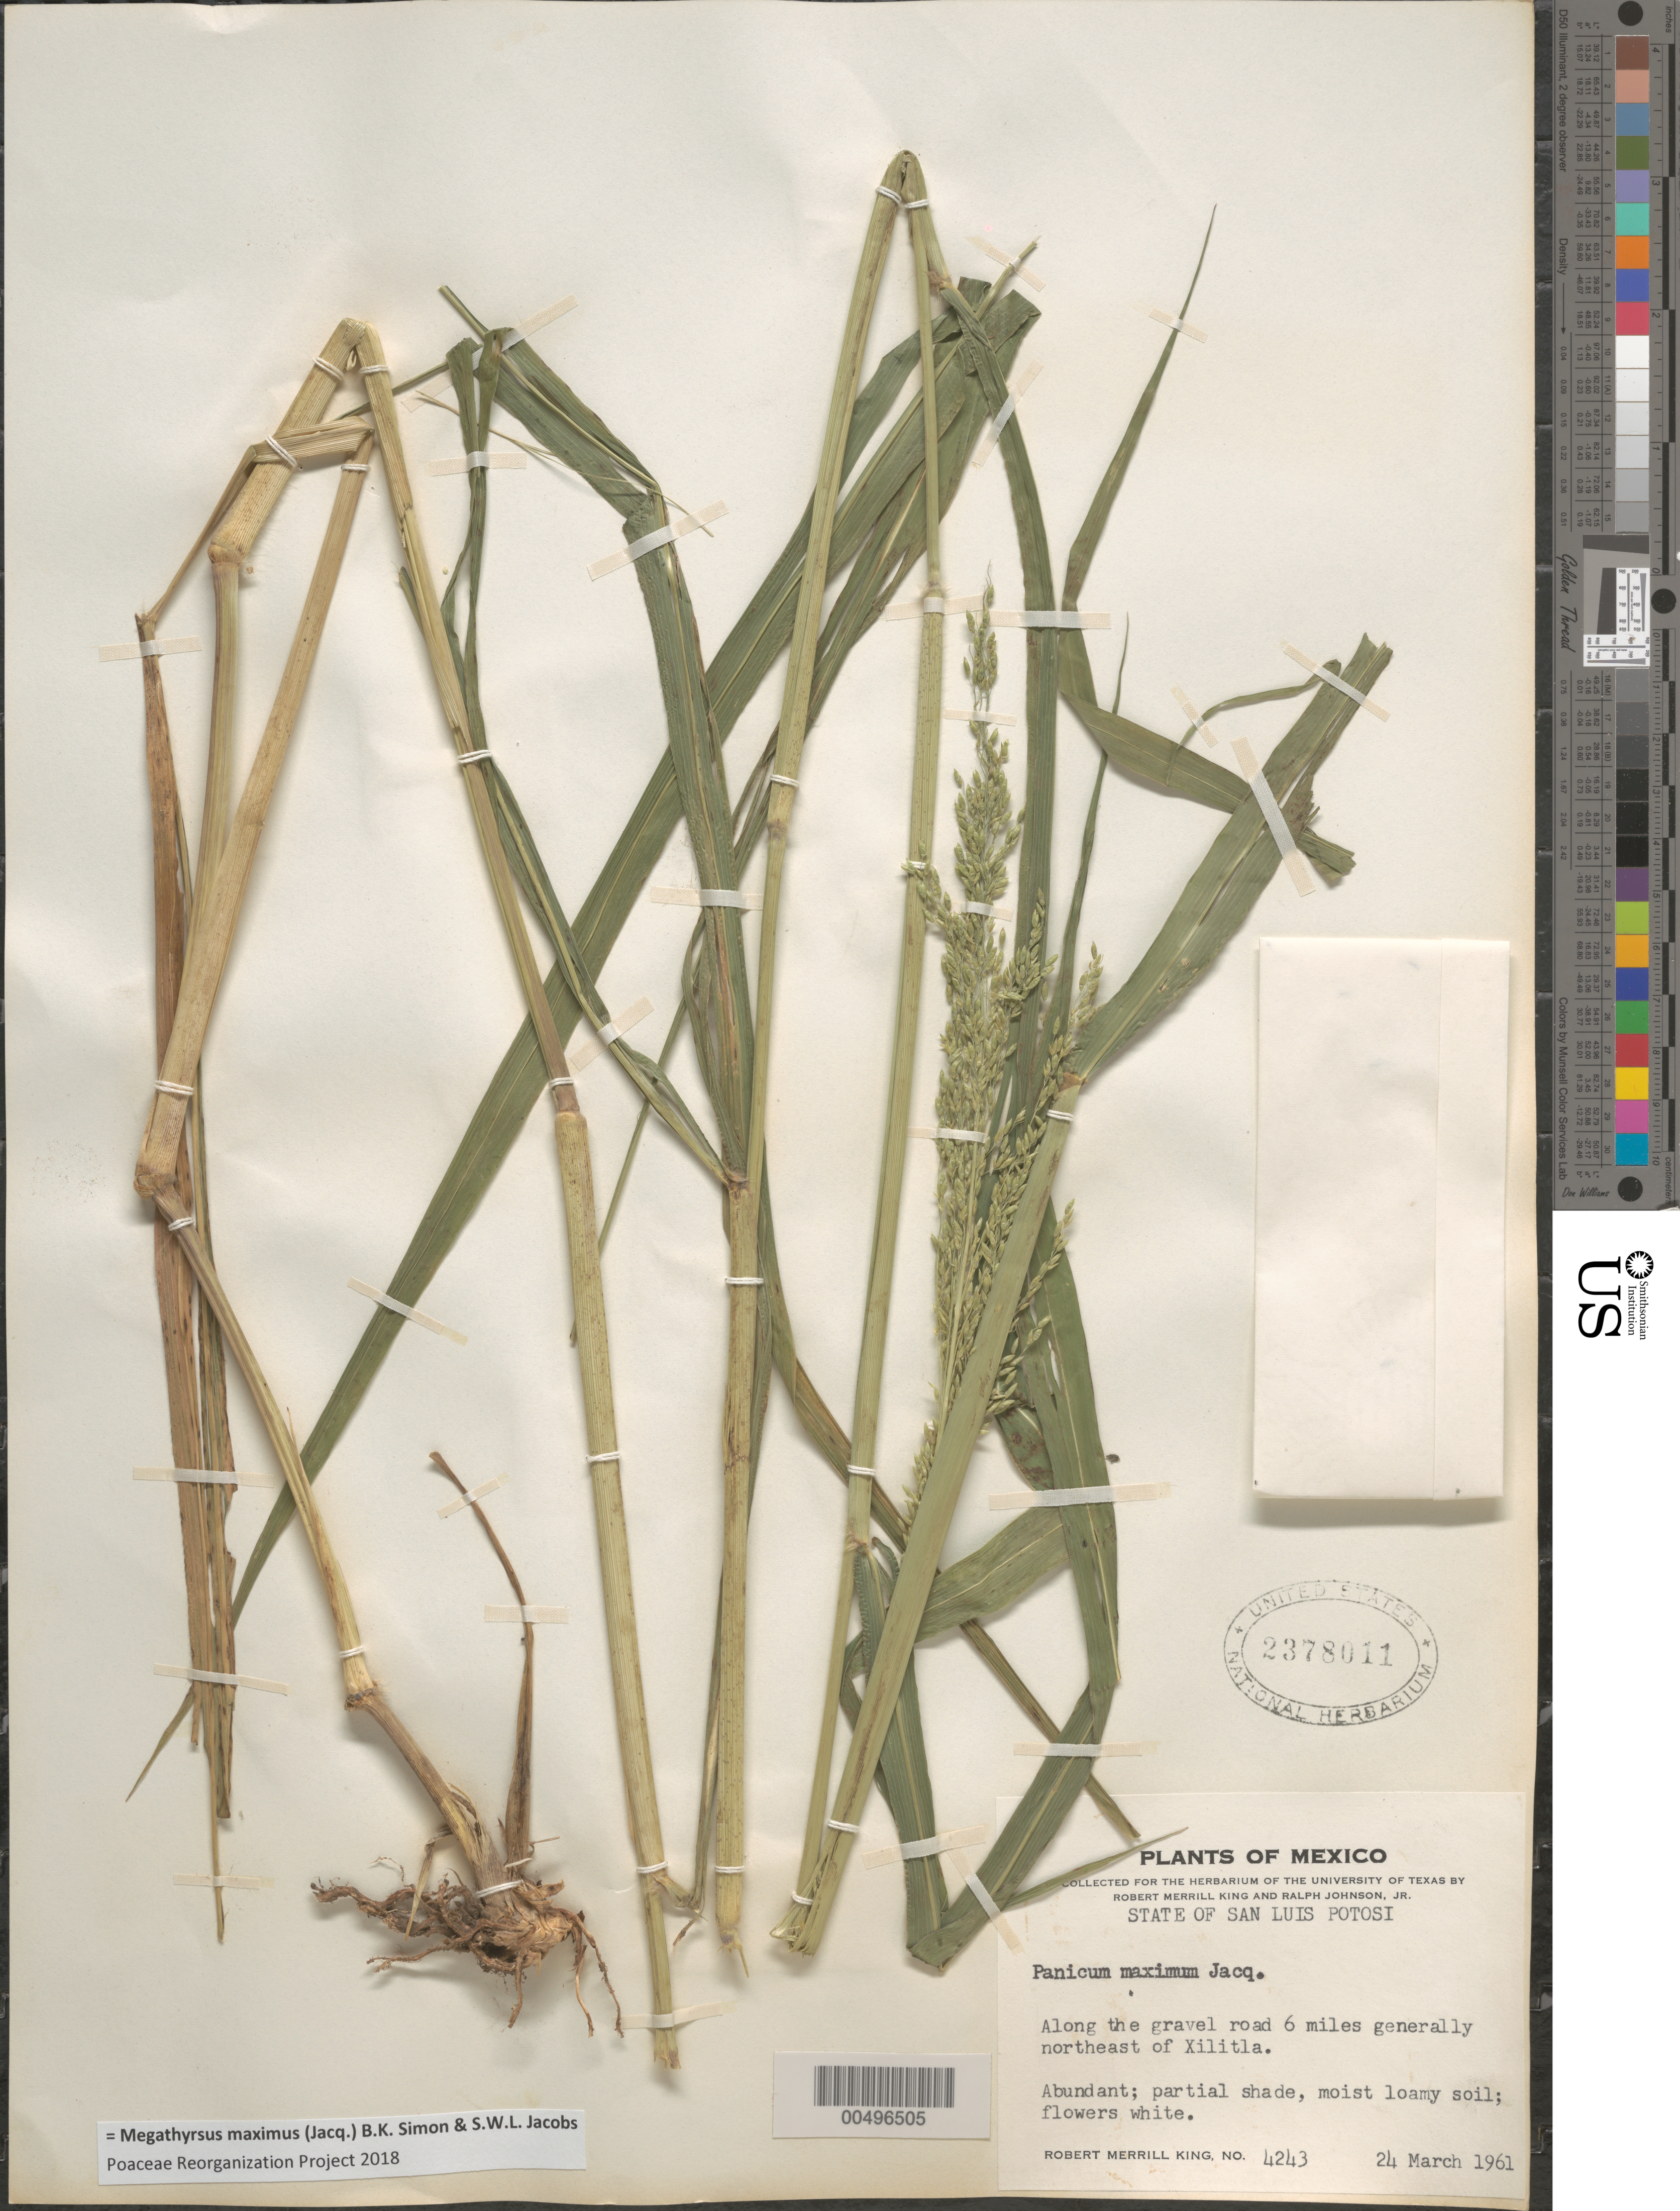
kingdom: Plantae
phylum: Tracheophyta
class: Liliopsida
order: Poales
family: Poaceae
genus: Megathyrsus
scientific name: Megathyrsus maximus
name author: (Jacq.) B.K. Simon & S.W.L. Jacobs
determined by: Poaceae Reorganization Project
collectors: R. M. King & R. Johnson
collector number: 4243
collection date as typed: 24 Mar 1961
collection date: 1961-03-24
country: Mexico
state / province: San Luis Potosi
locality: Along the gravel rd 6 mi generally NE of Xilitla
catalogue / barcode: US 2378011